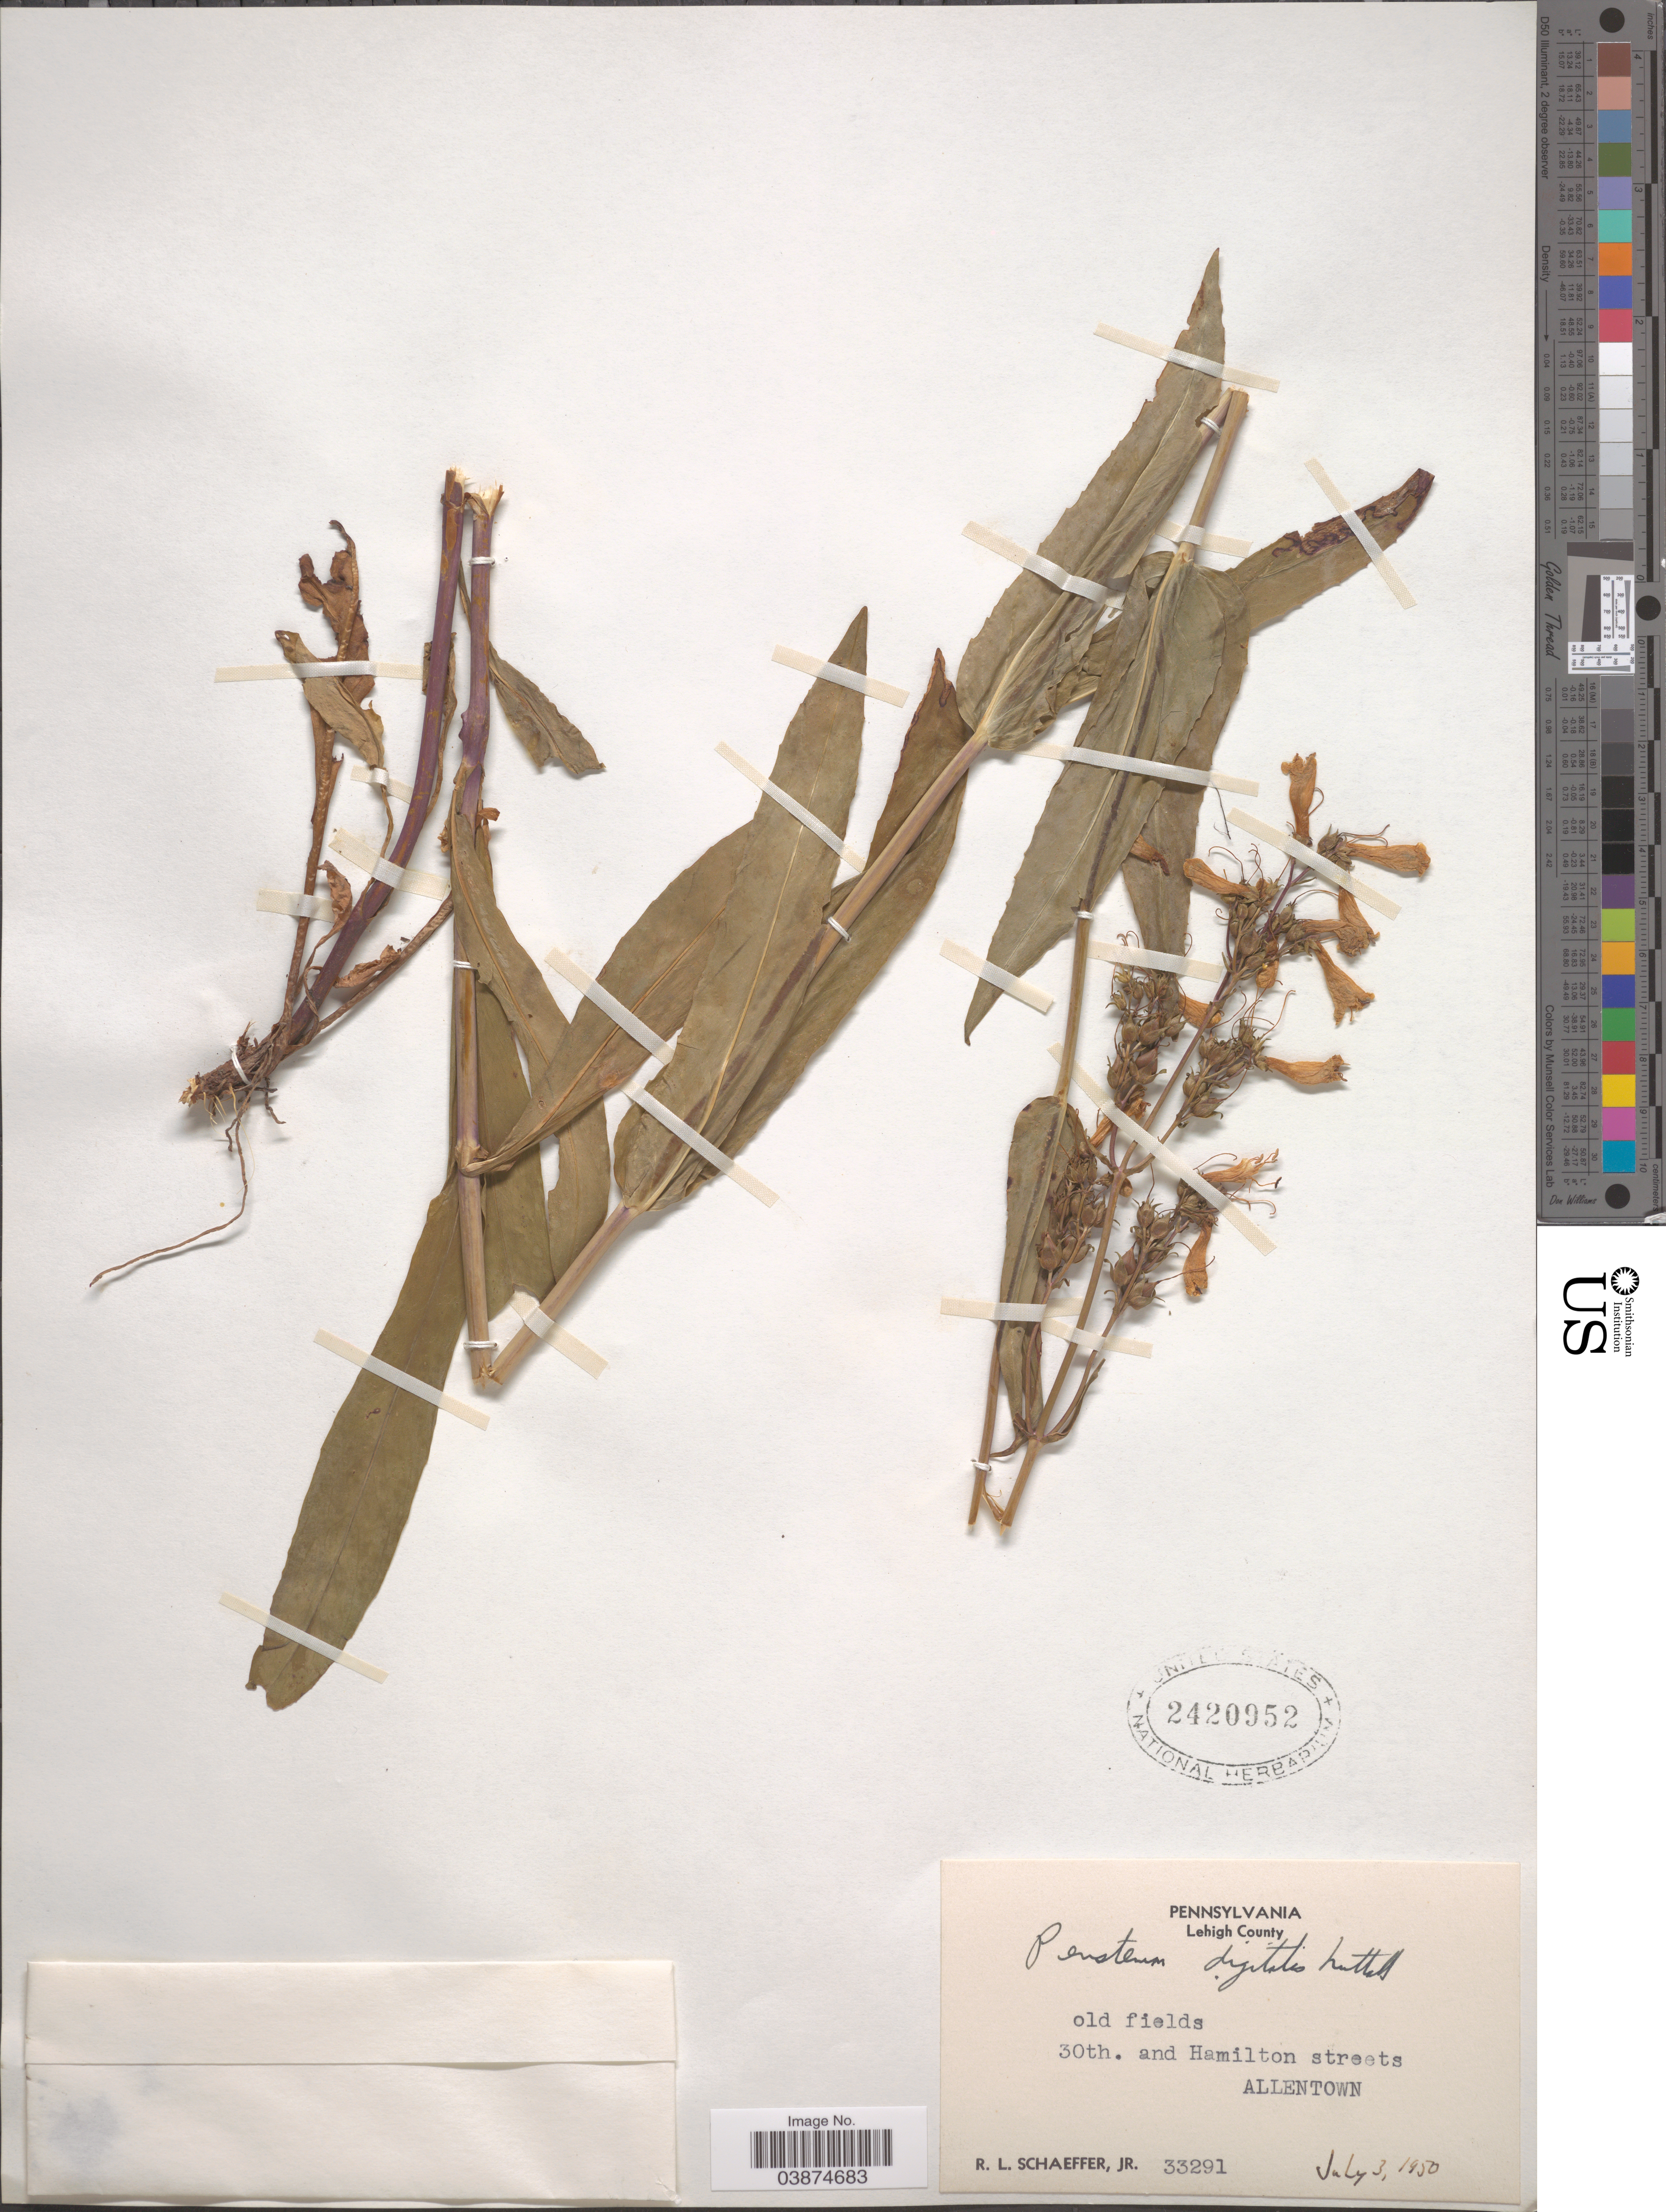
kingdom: Plantae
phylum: Tracheophyta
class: Magnoliopsida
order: Lamiales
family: Plantaginaceae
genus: Penstemon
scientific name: Penstemon digitalis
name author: Nutt. ex Sims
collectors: R. L. Schaeffer Jr.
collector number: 33291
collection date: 1950-07-03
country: United States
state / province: Pennsylvania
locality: Lehigh County. Old fields. 30th. and Hamilton streets Allentown.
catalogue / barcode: US 2420952